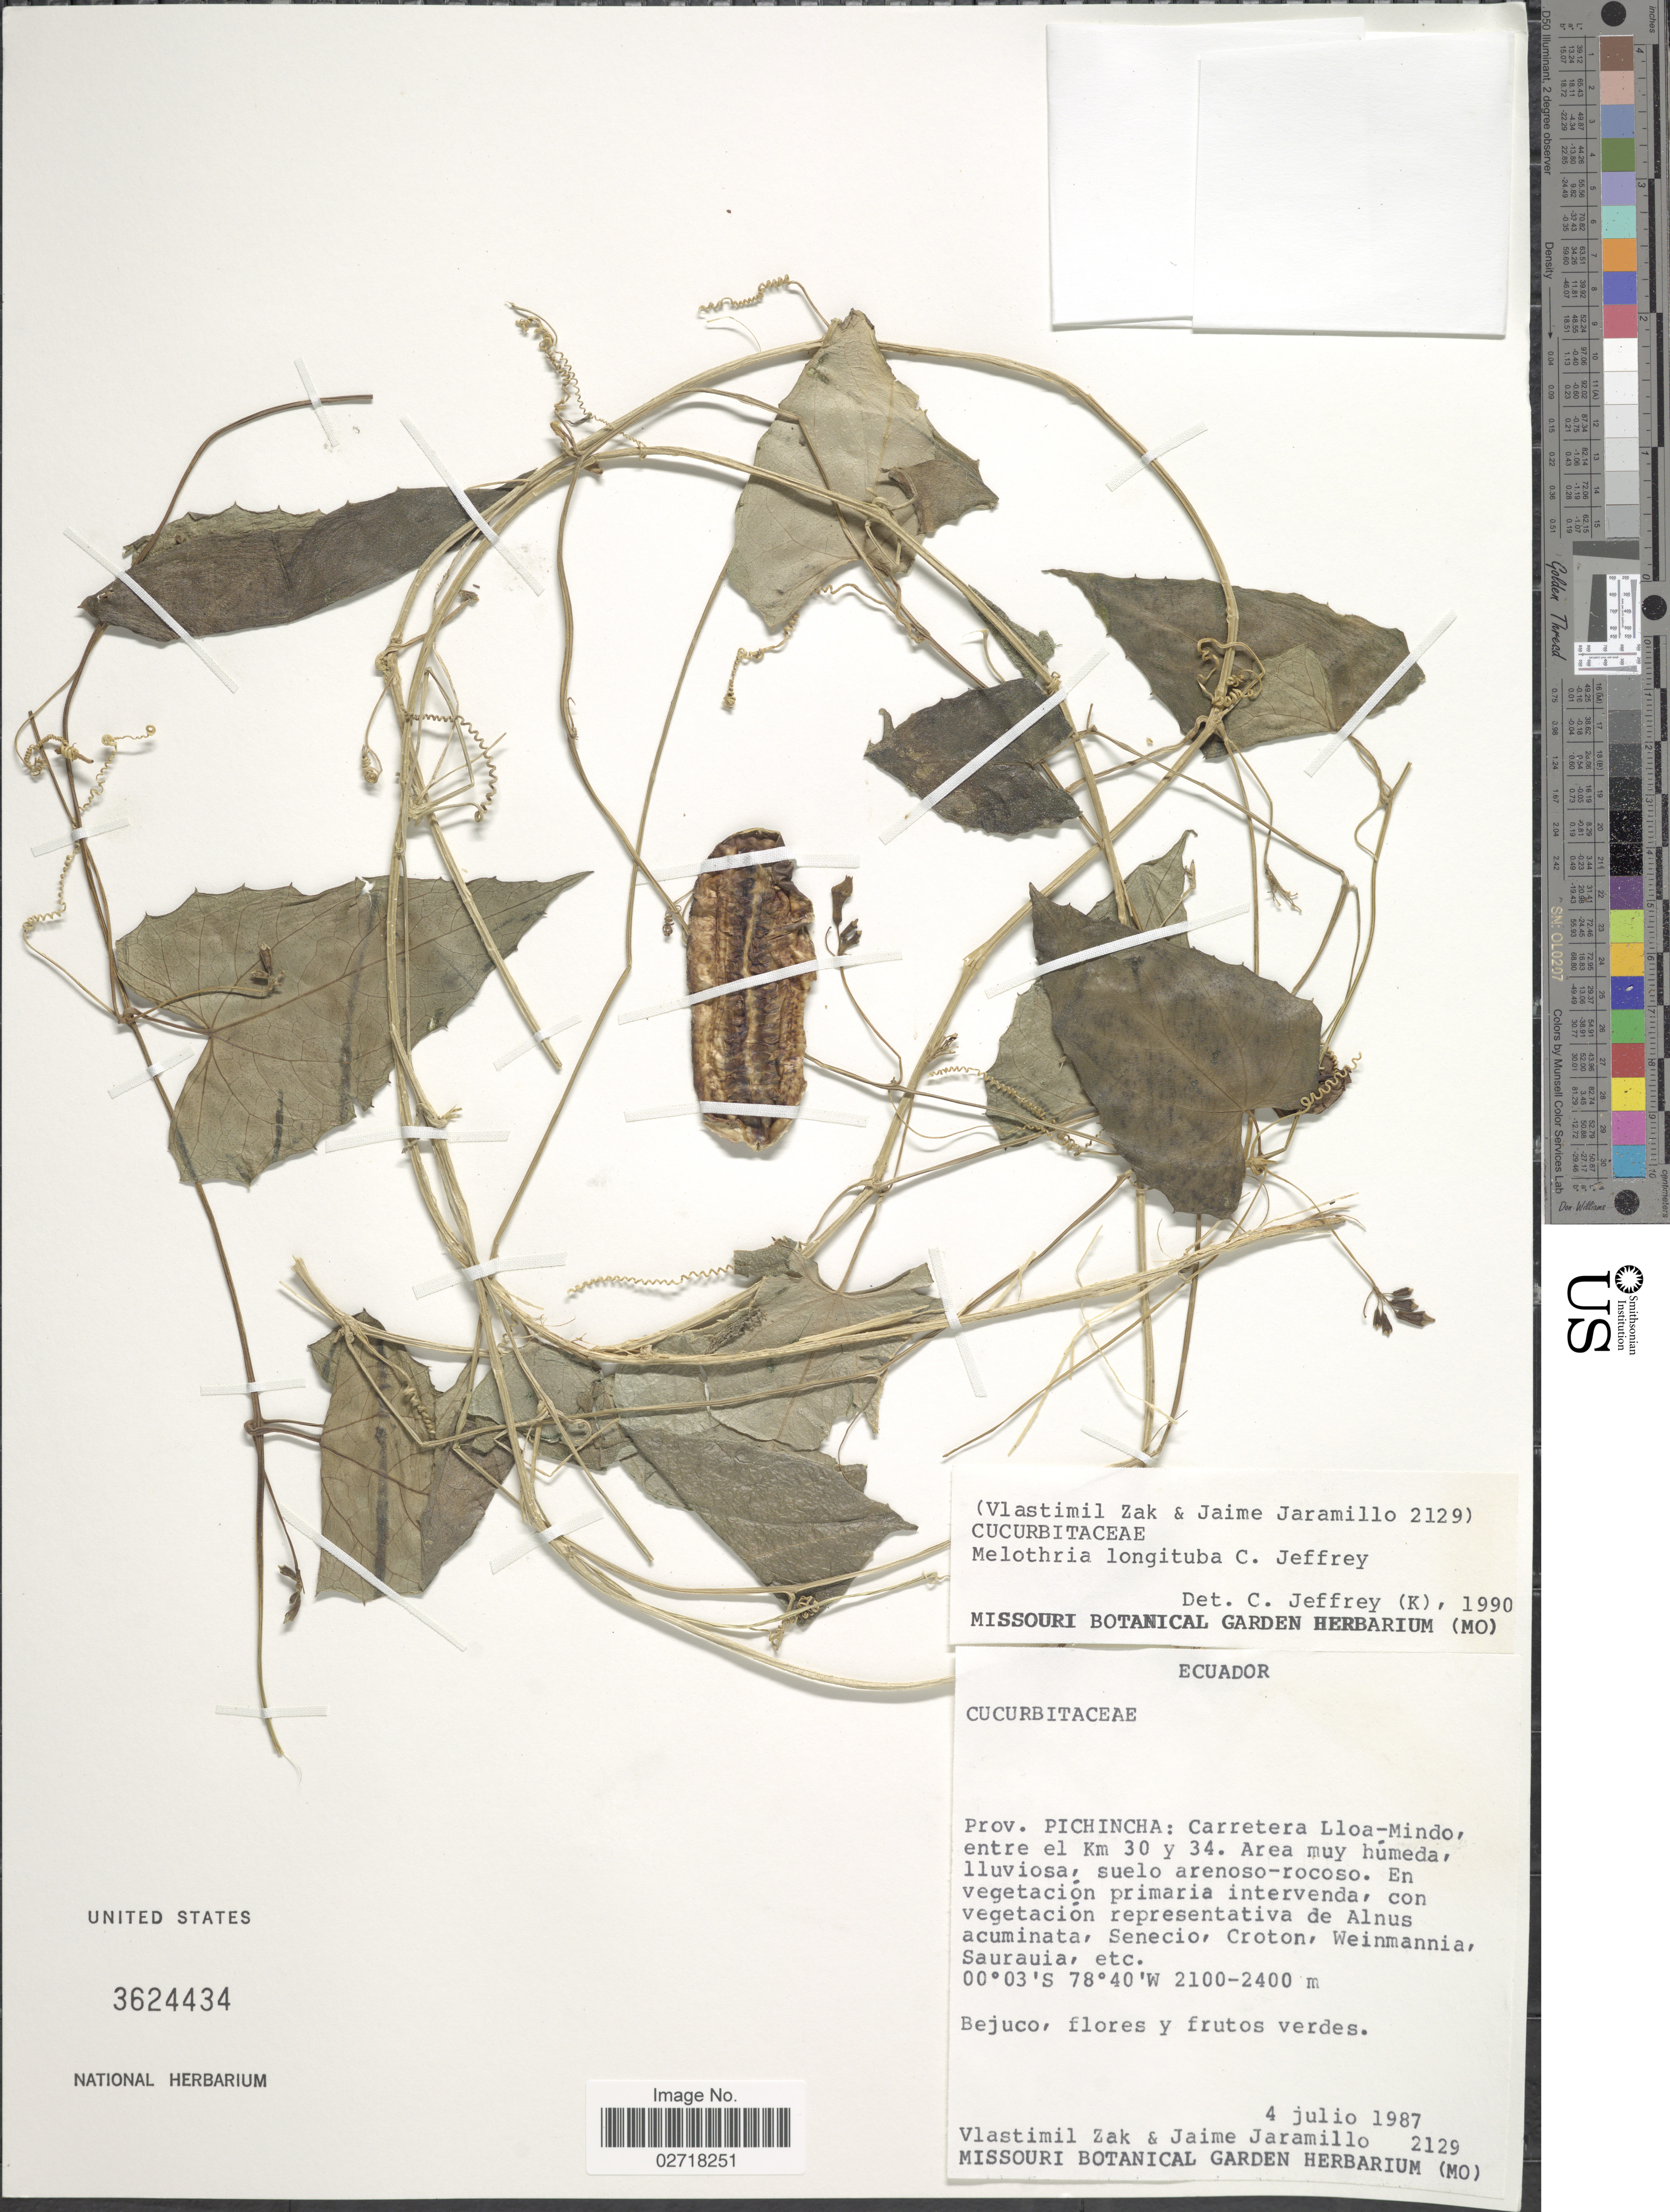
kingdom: Plantae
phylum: Tracheophyta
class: Magnoliopsida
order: Cucurbitales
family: Cucurbitaceae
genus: Melothria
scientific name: Melothria longituba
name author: C. Jeffrey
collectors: V. Zak & J. Jaramillo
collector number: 2129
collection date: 1987-07-04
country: Ecuador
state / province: Pichincha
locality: Carretera Lloa-Mindo, entre el Km 30 y 34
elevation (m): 2100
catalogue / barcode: US 3624434